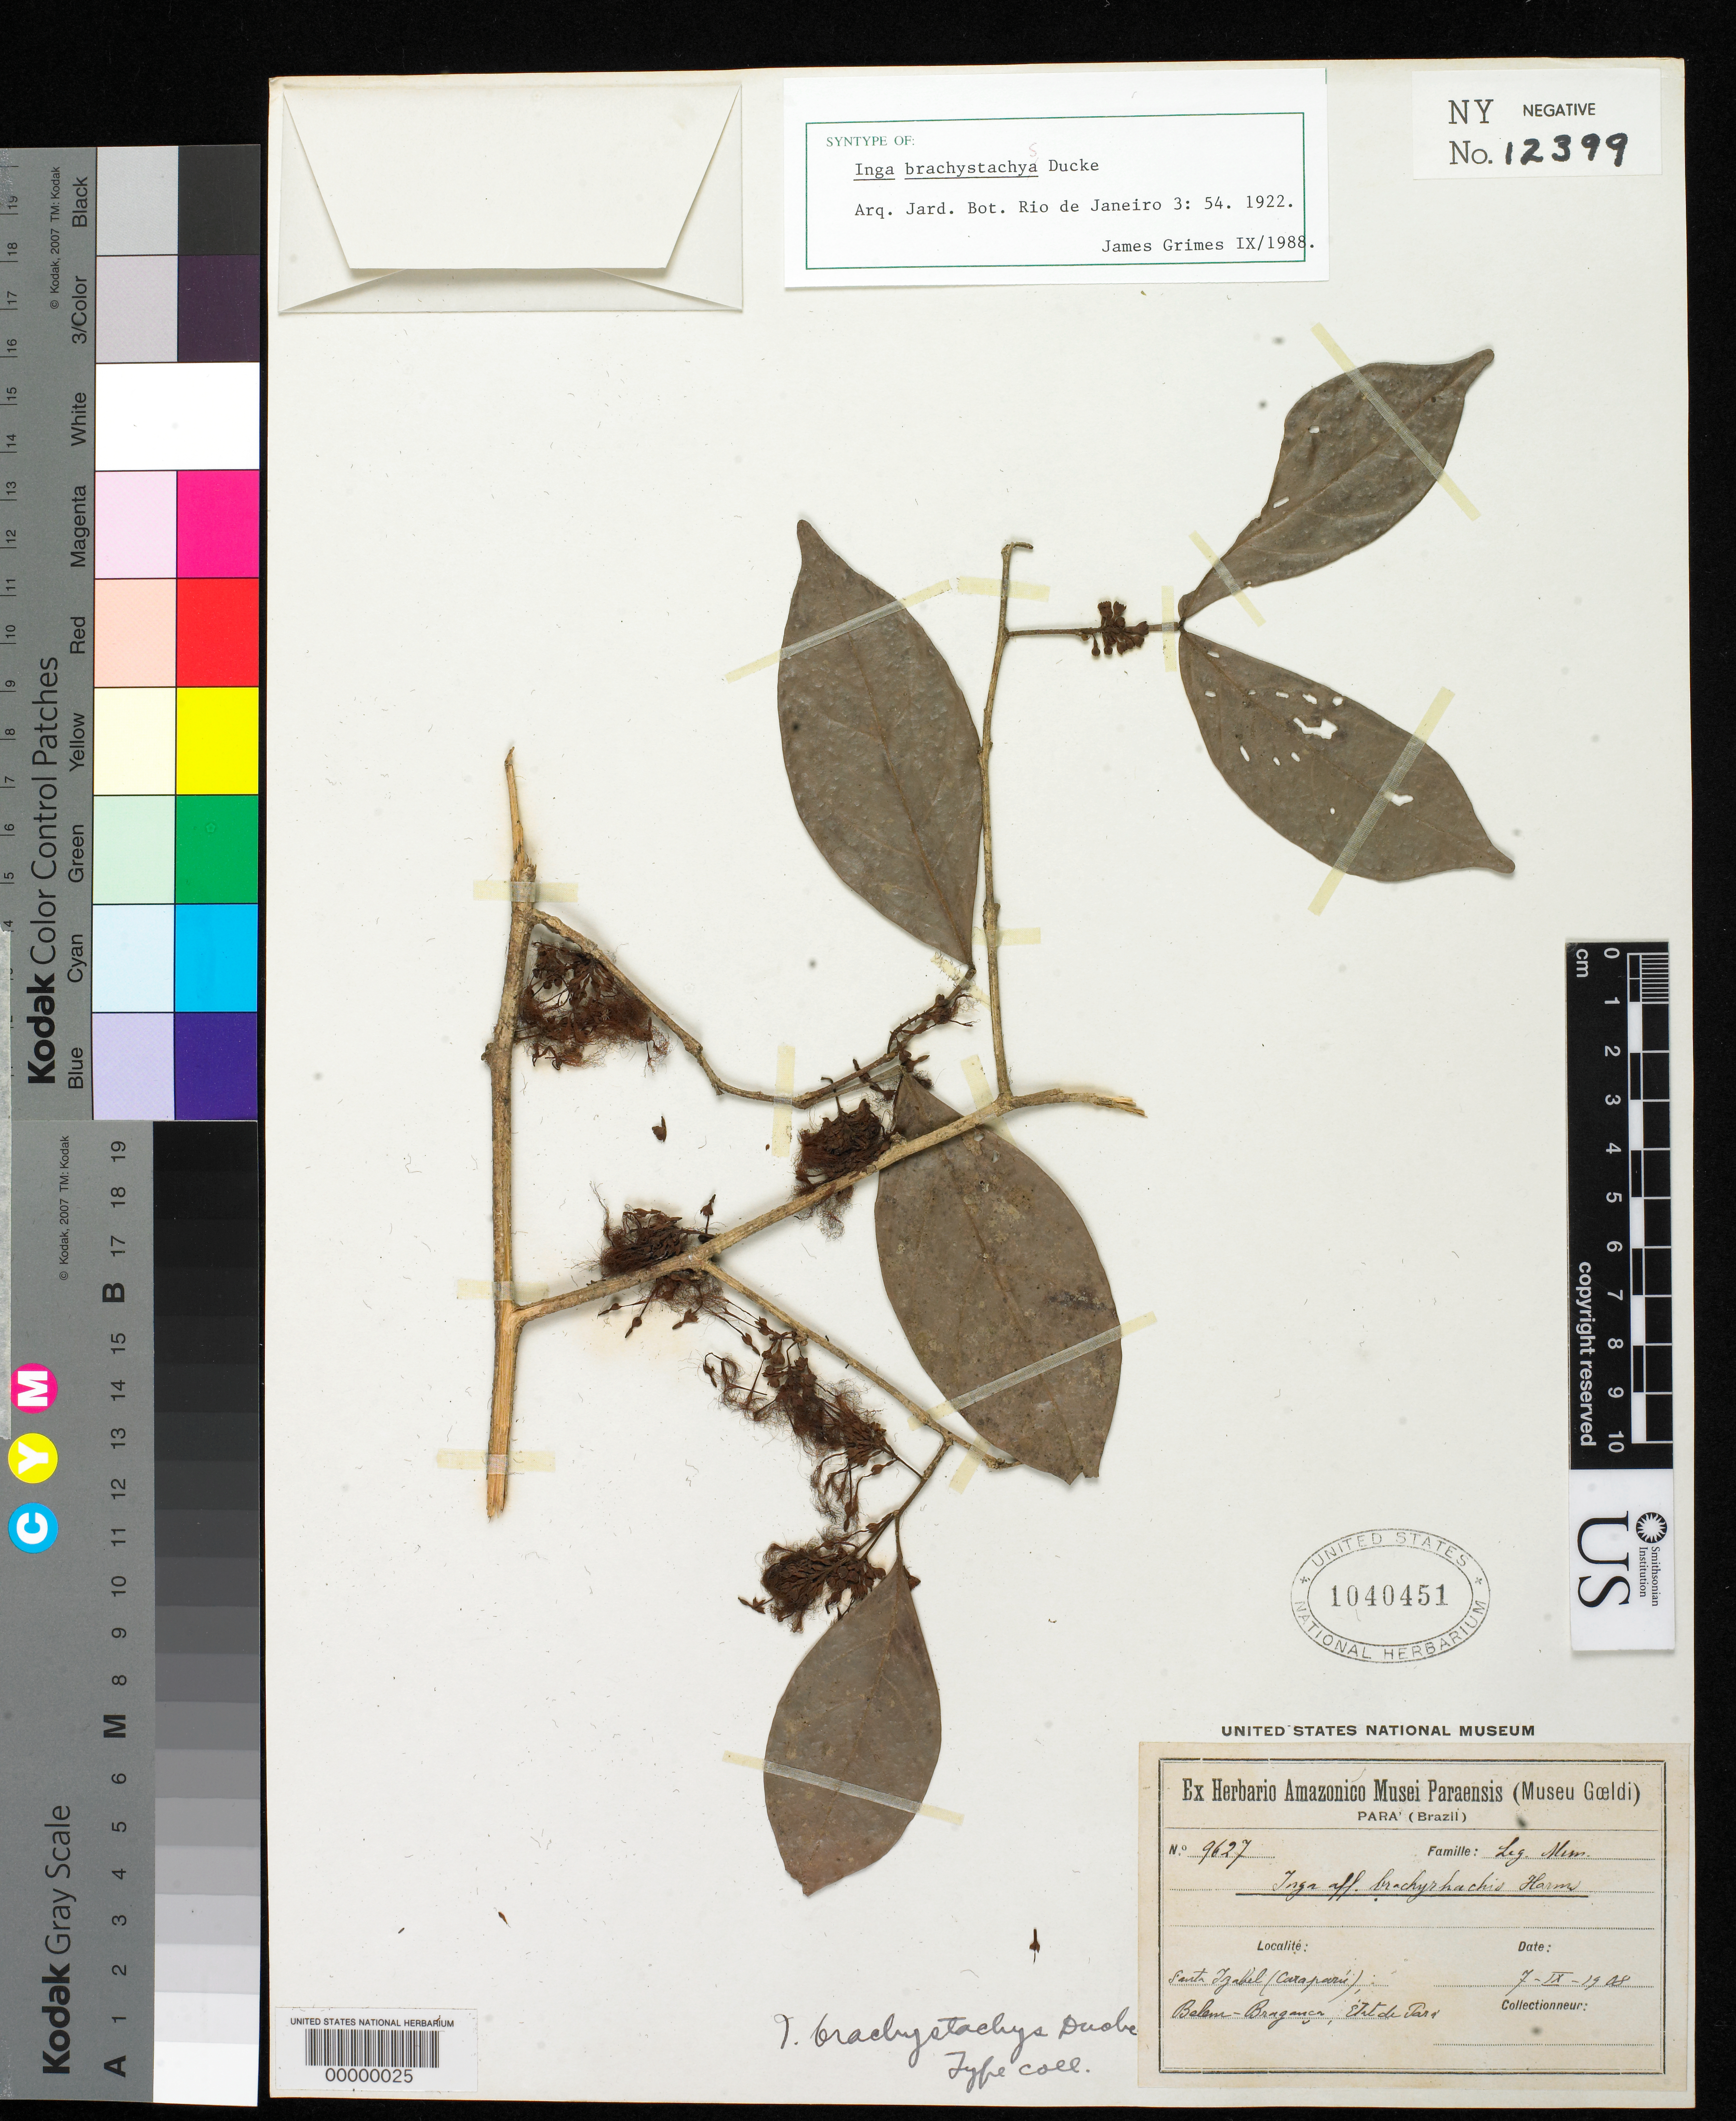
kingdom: Plantae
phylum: Tracheophyta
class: Magnoliopsida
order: Fabales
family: Fabaceae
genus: Inga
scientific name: Inga brachystachya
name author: Ducke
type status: Isosyntype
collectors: A. Ducke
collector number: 9627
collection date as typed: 07 Sep 1908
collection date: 1908-09-07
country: Brazil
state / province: Pará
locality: Belem - Braganca.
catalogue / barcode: US 1040451